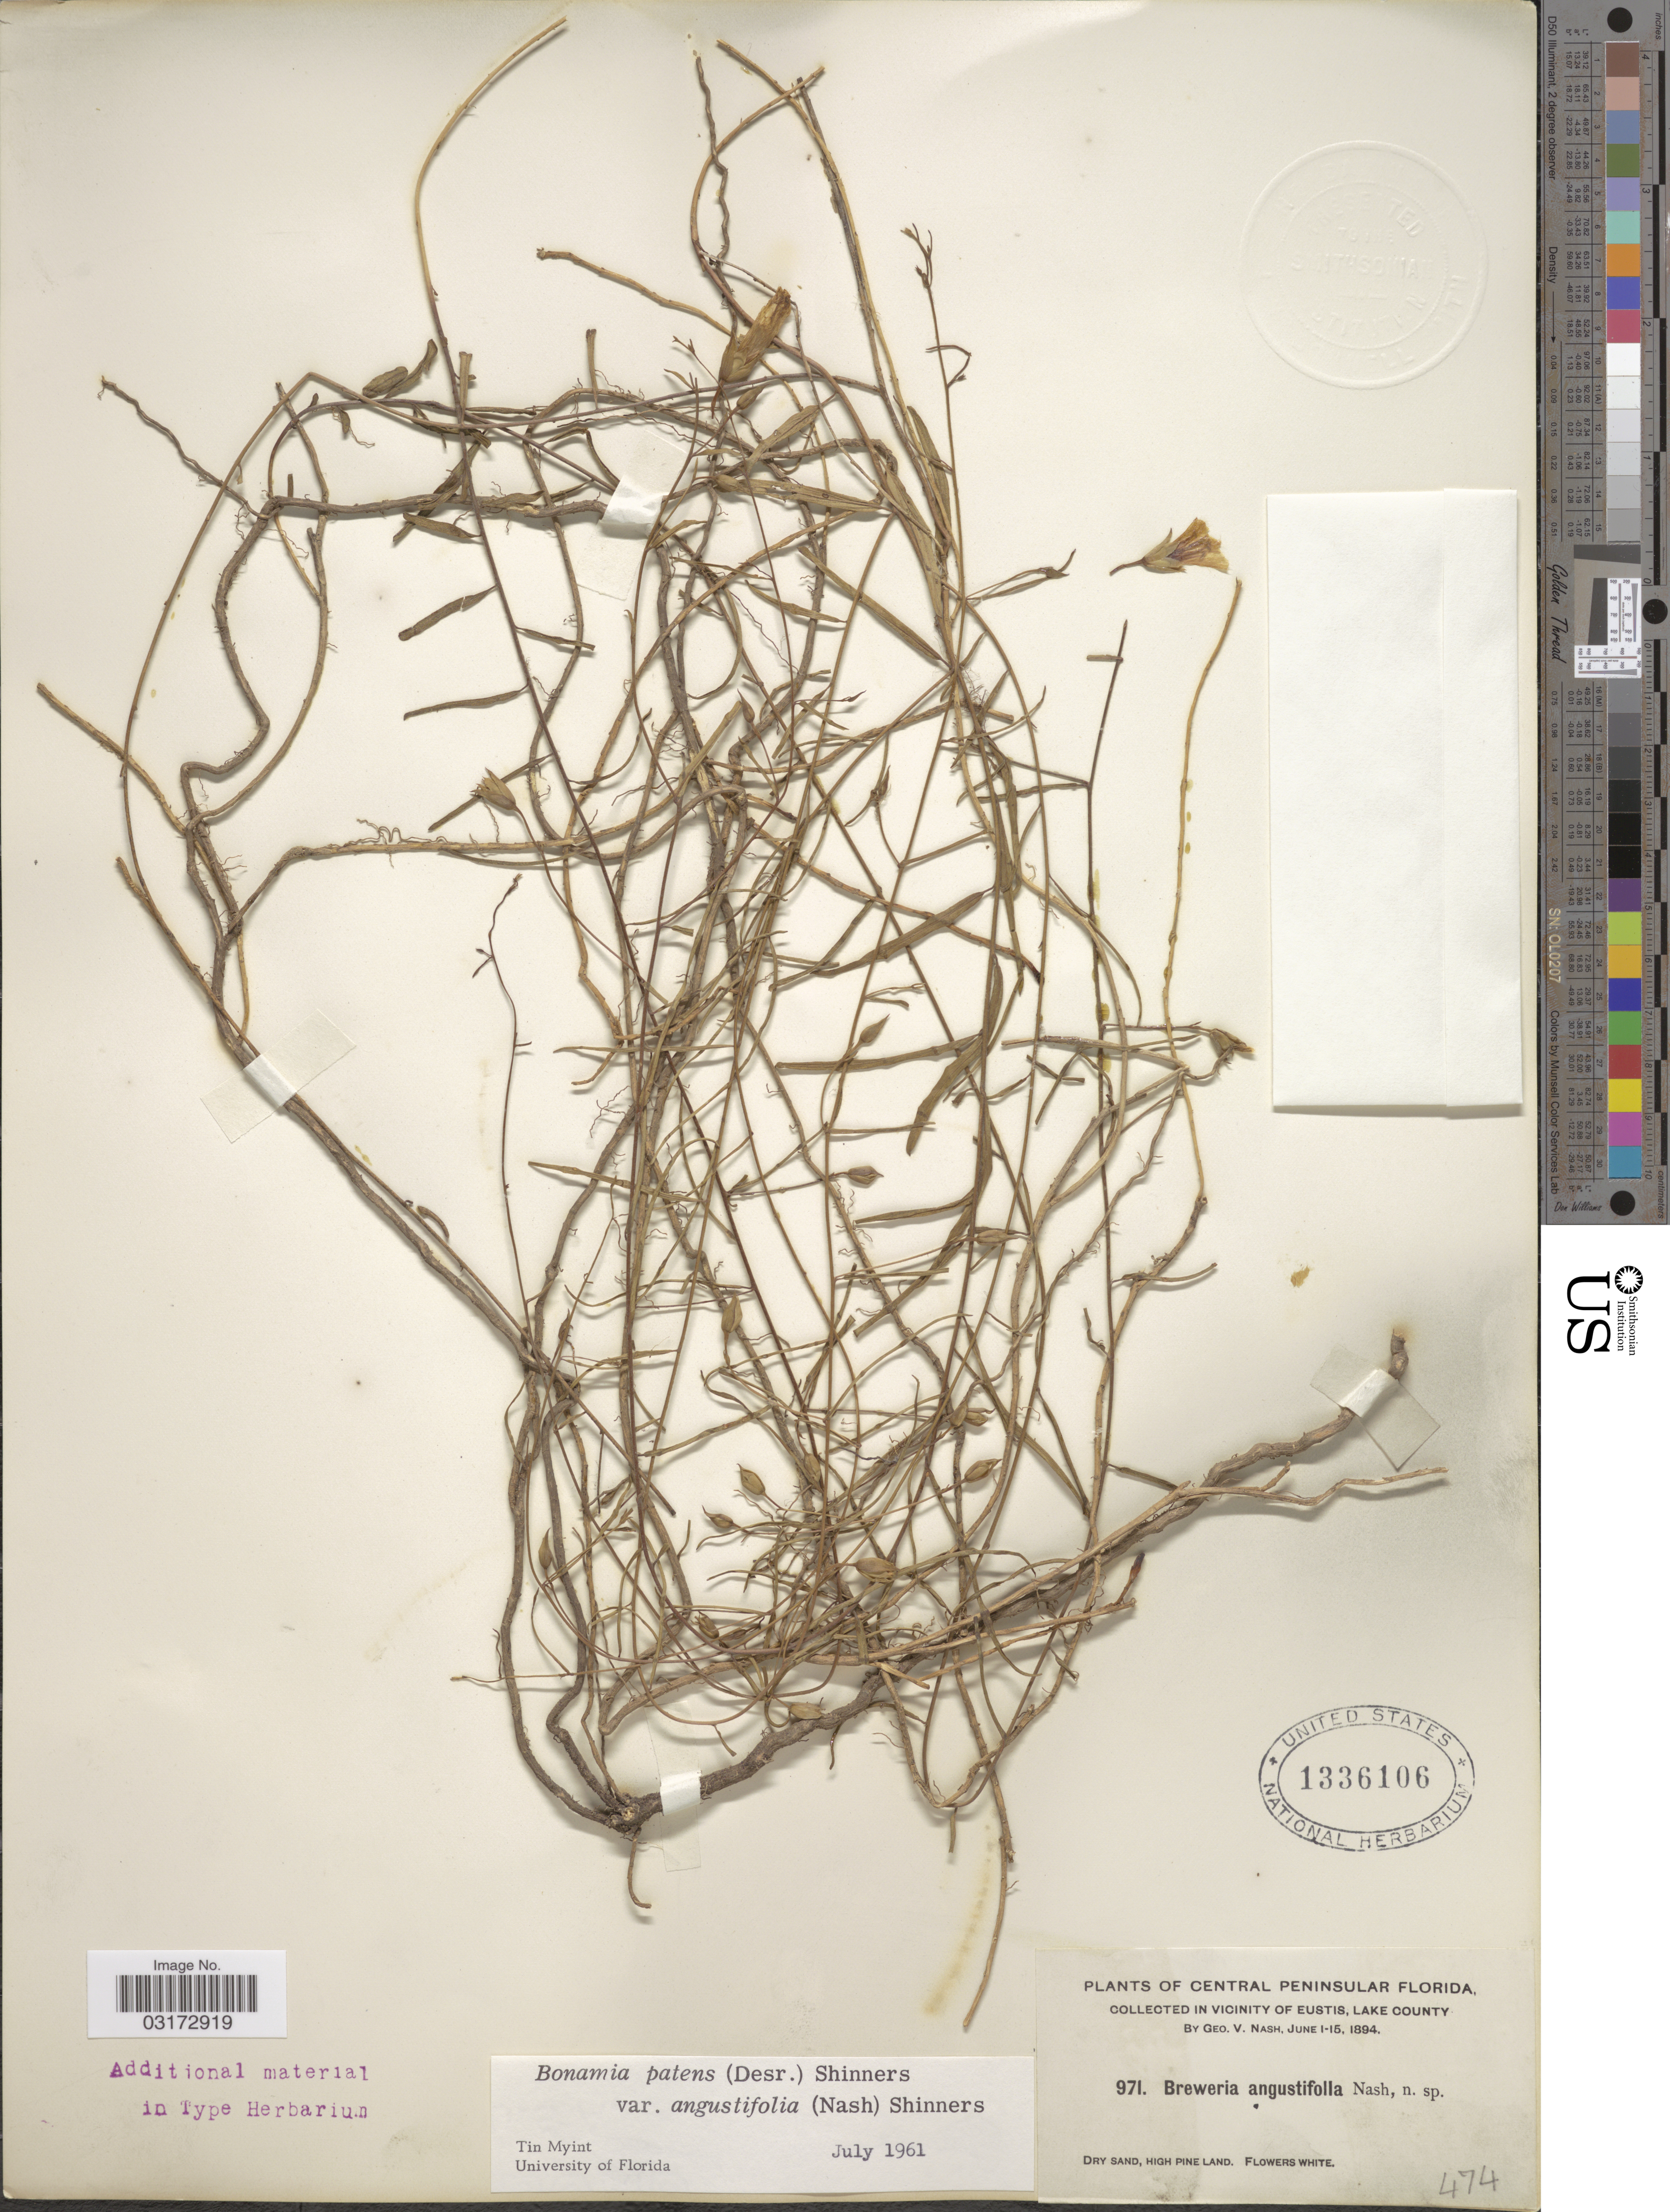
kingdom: Plantae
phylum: Tracheophyta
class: Magnoliopsida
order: Solanales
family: Convolvulaceae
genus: Stylisma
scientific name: Stylisma angustifolia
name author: (Nash) House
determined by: Strong, Mark T., (BOT), Smithsonian Institution - National Museum of Natural History (UNITED STATES)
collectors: G. V. Nash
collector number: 971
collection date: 1894-06-01/1894-06-15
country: United States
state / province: Florida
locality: Central Peninsular Florida, in vicinity of Eustis, Lake County.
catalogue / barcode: US 1336106